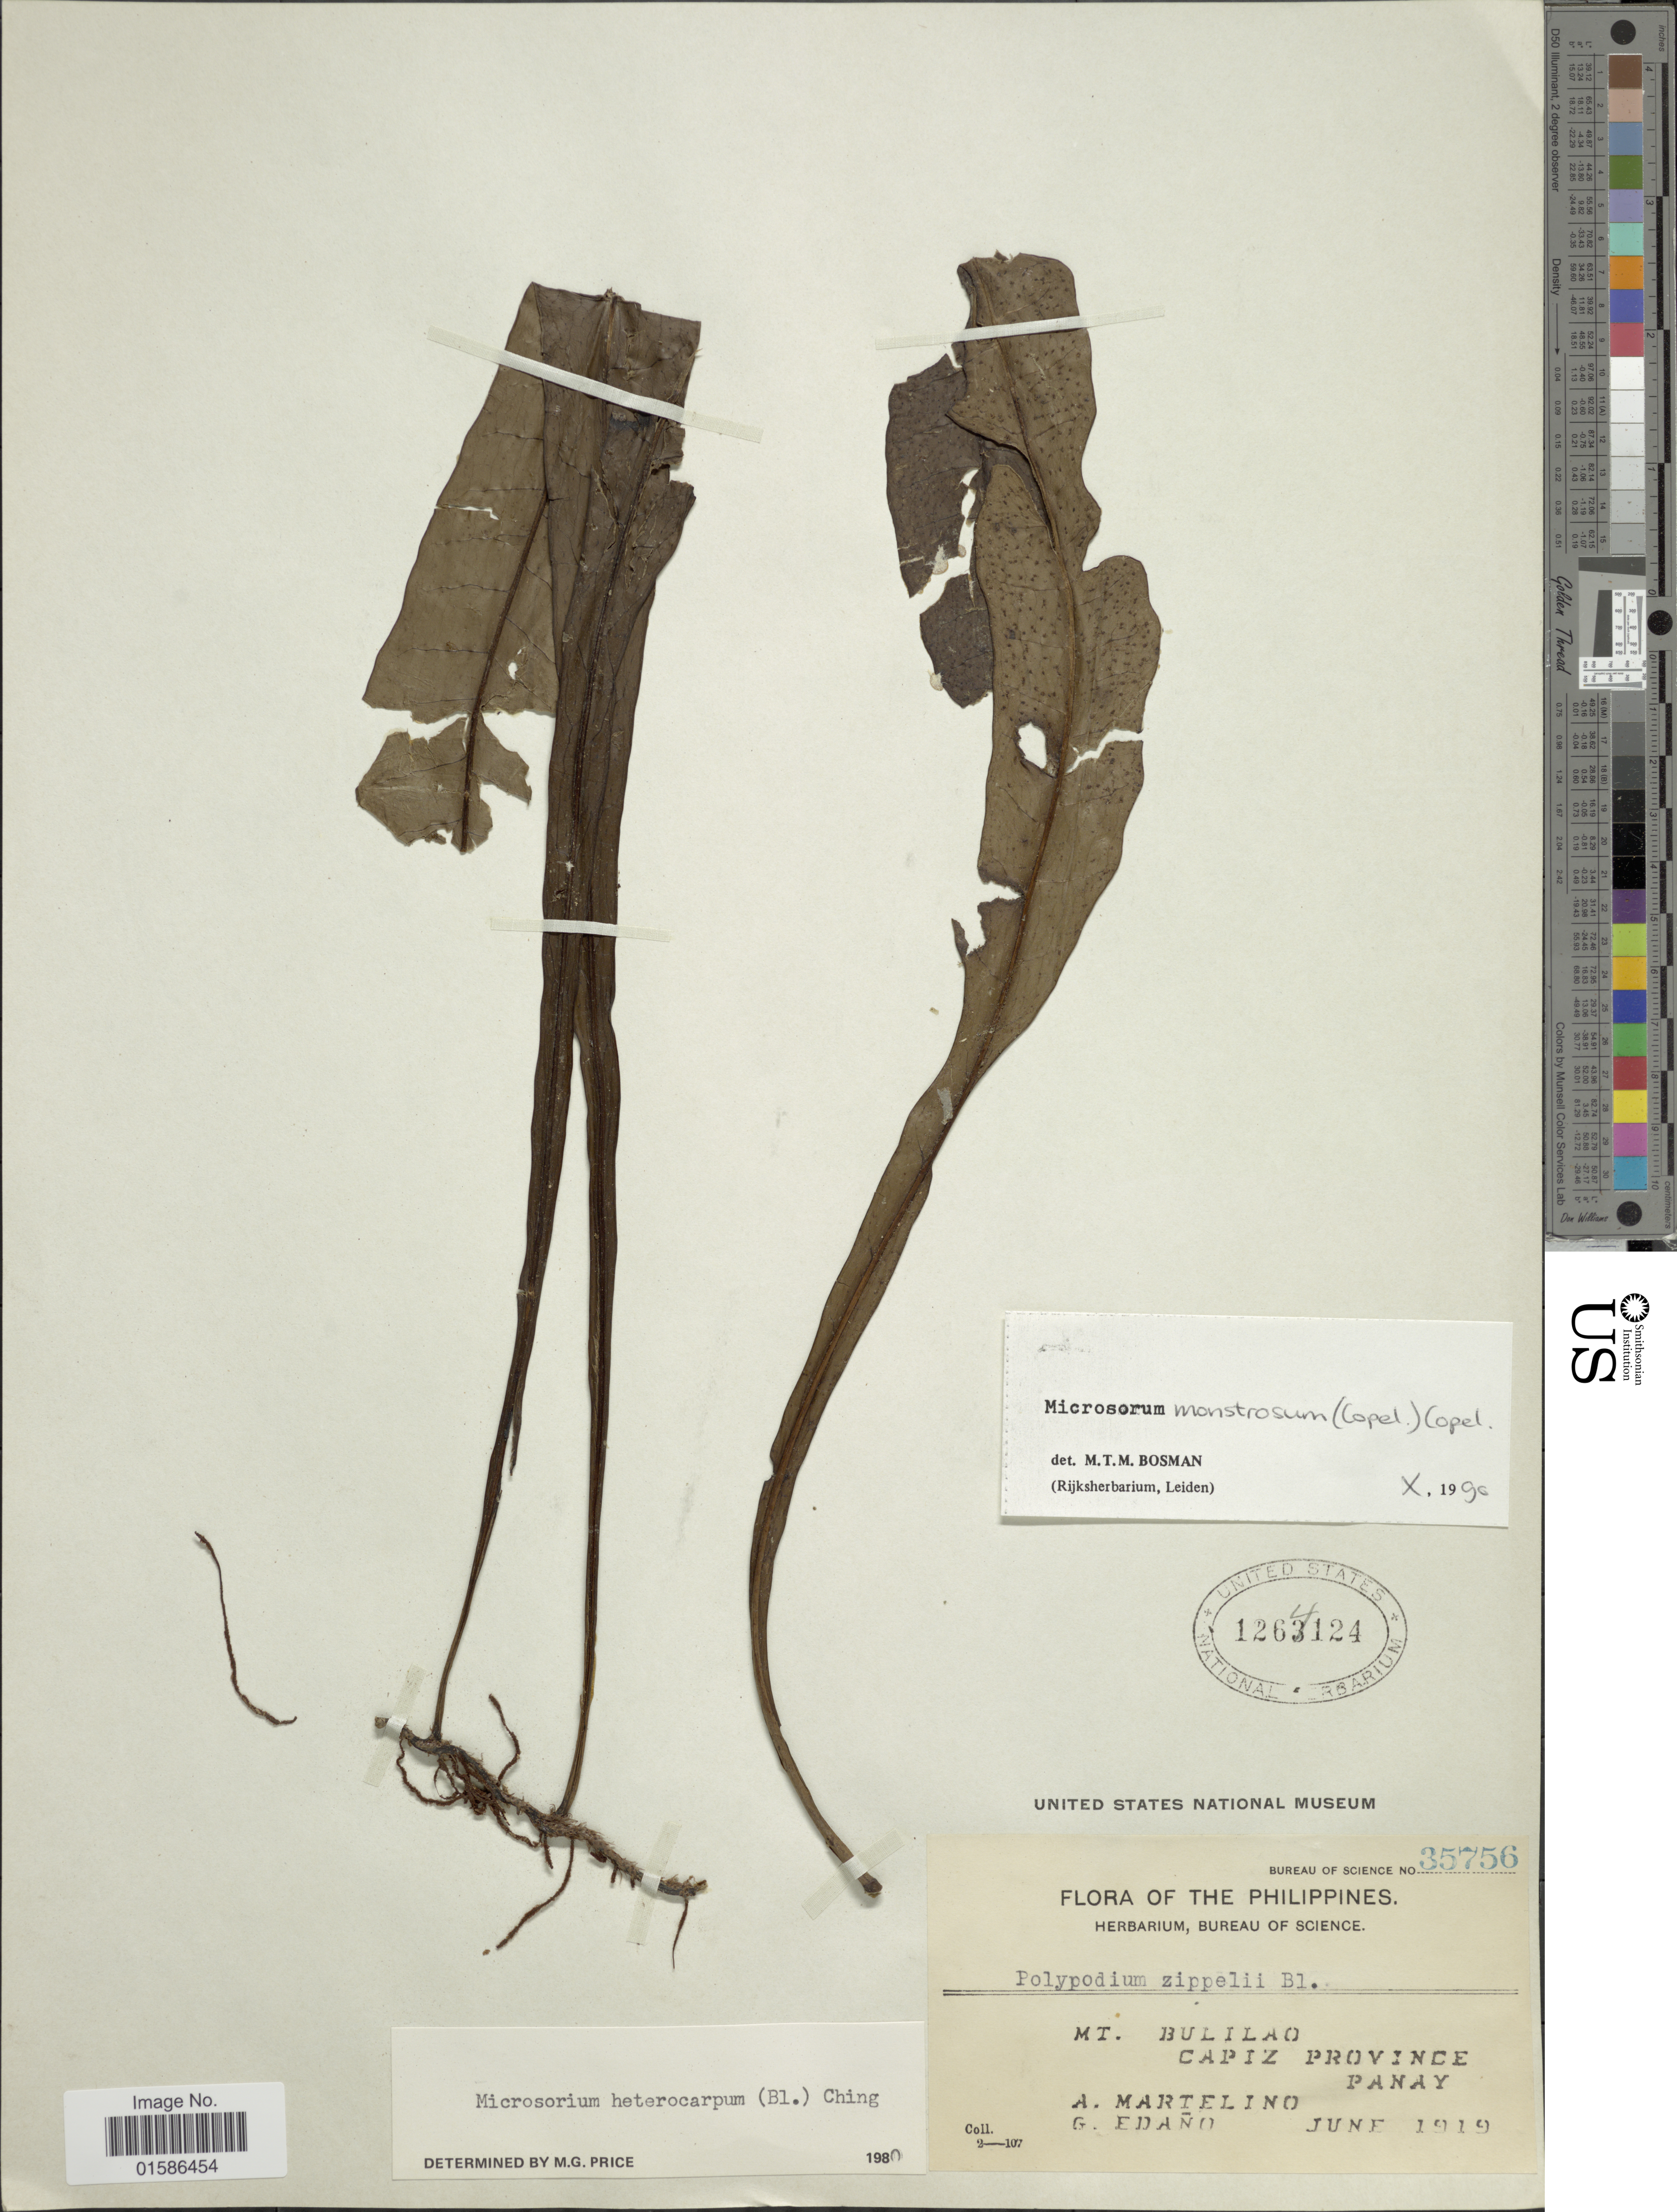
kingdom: Plantae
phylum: Tracheophyta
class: Polypodiopsida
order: Polypodiales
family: Polypodiaceae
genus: Microsorum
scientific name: Microsorum monstrosum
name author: (Copel.) Copel.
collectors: A. Martelino & G. Edaño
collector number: Bureau of Science 35756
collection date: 1919-06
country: Philippines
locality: Mt Bulilao, Capiz, Province, Panay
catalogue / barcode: US 1264124